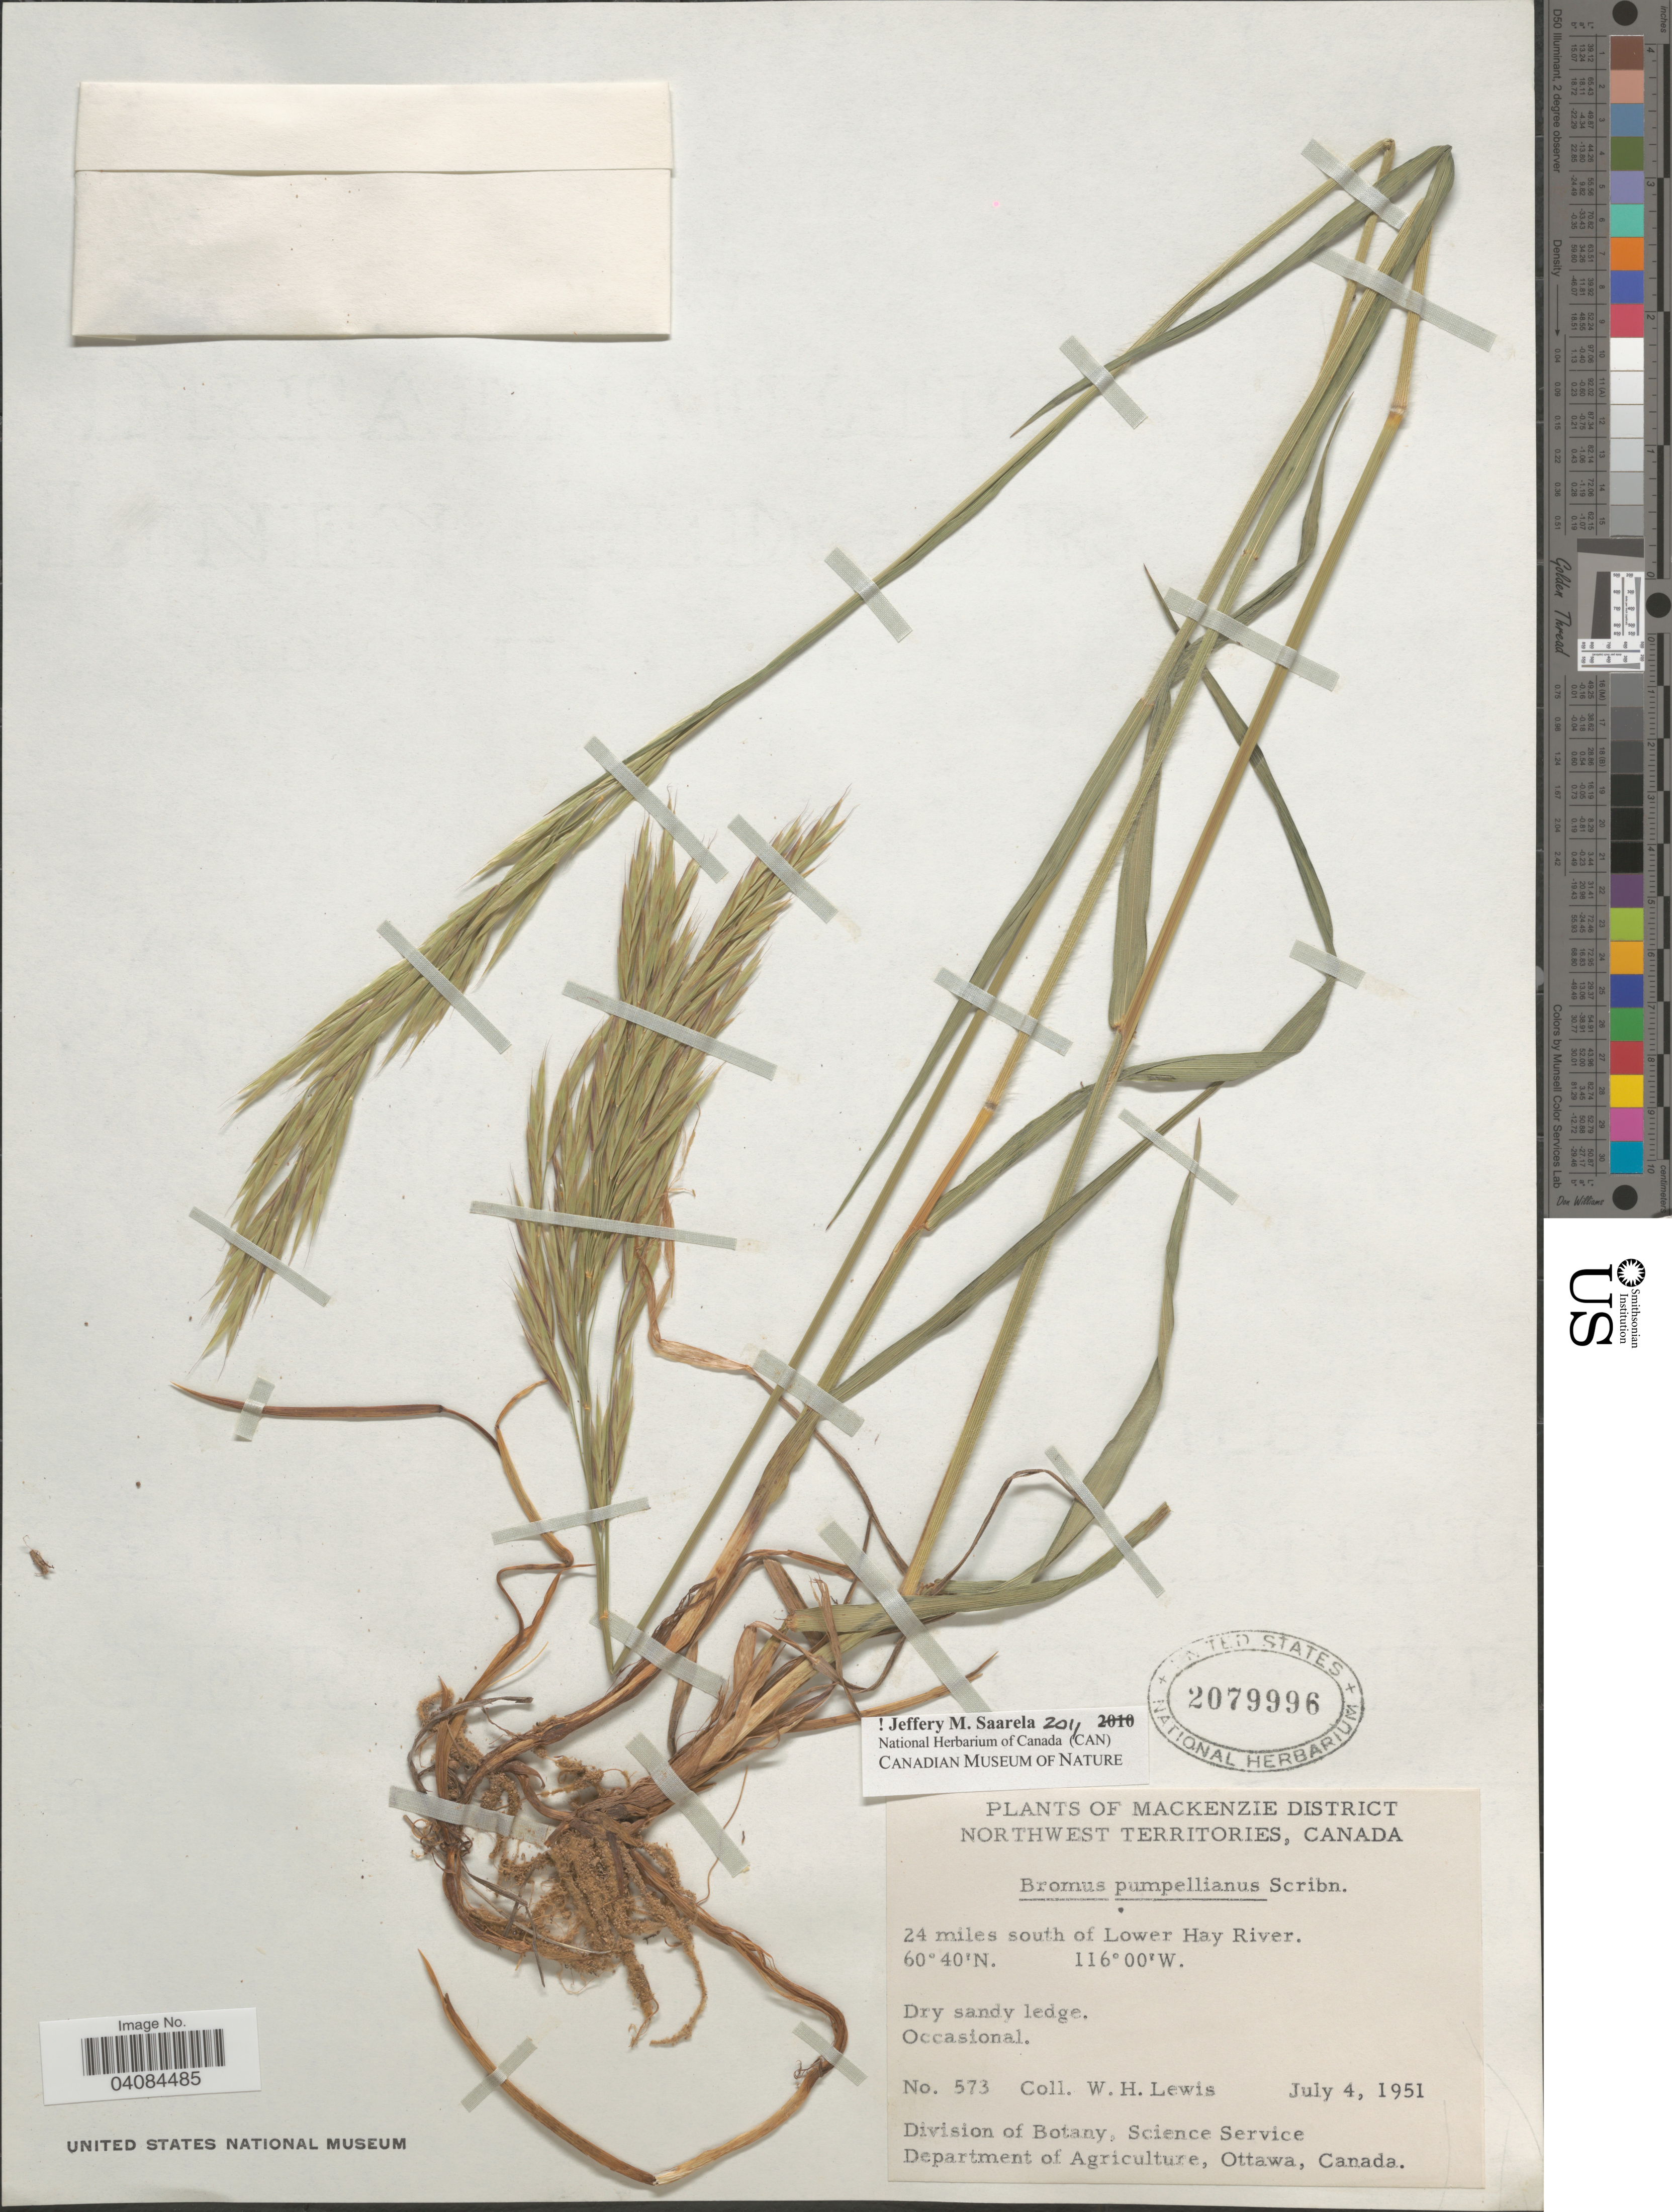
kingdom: Plantae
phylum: Tracheophyta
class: Liliopsida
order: Poales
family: Poaceae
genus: Bromus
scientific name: Bromus pumpellianus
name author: Scribn.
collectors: W. H. Lewis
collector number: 573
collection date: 1951-07-04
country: Canada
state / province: Northwest Territories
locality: Mackenzie District. 24 miles south of Lower Hay River.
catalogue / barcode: US 2079996